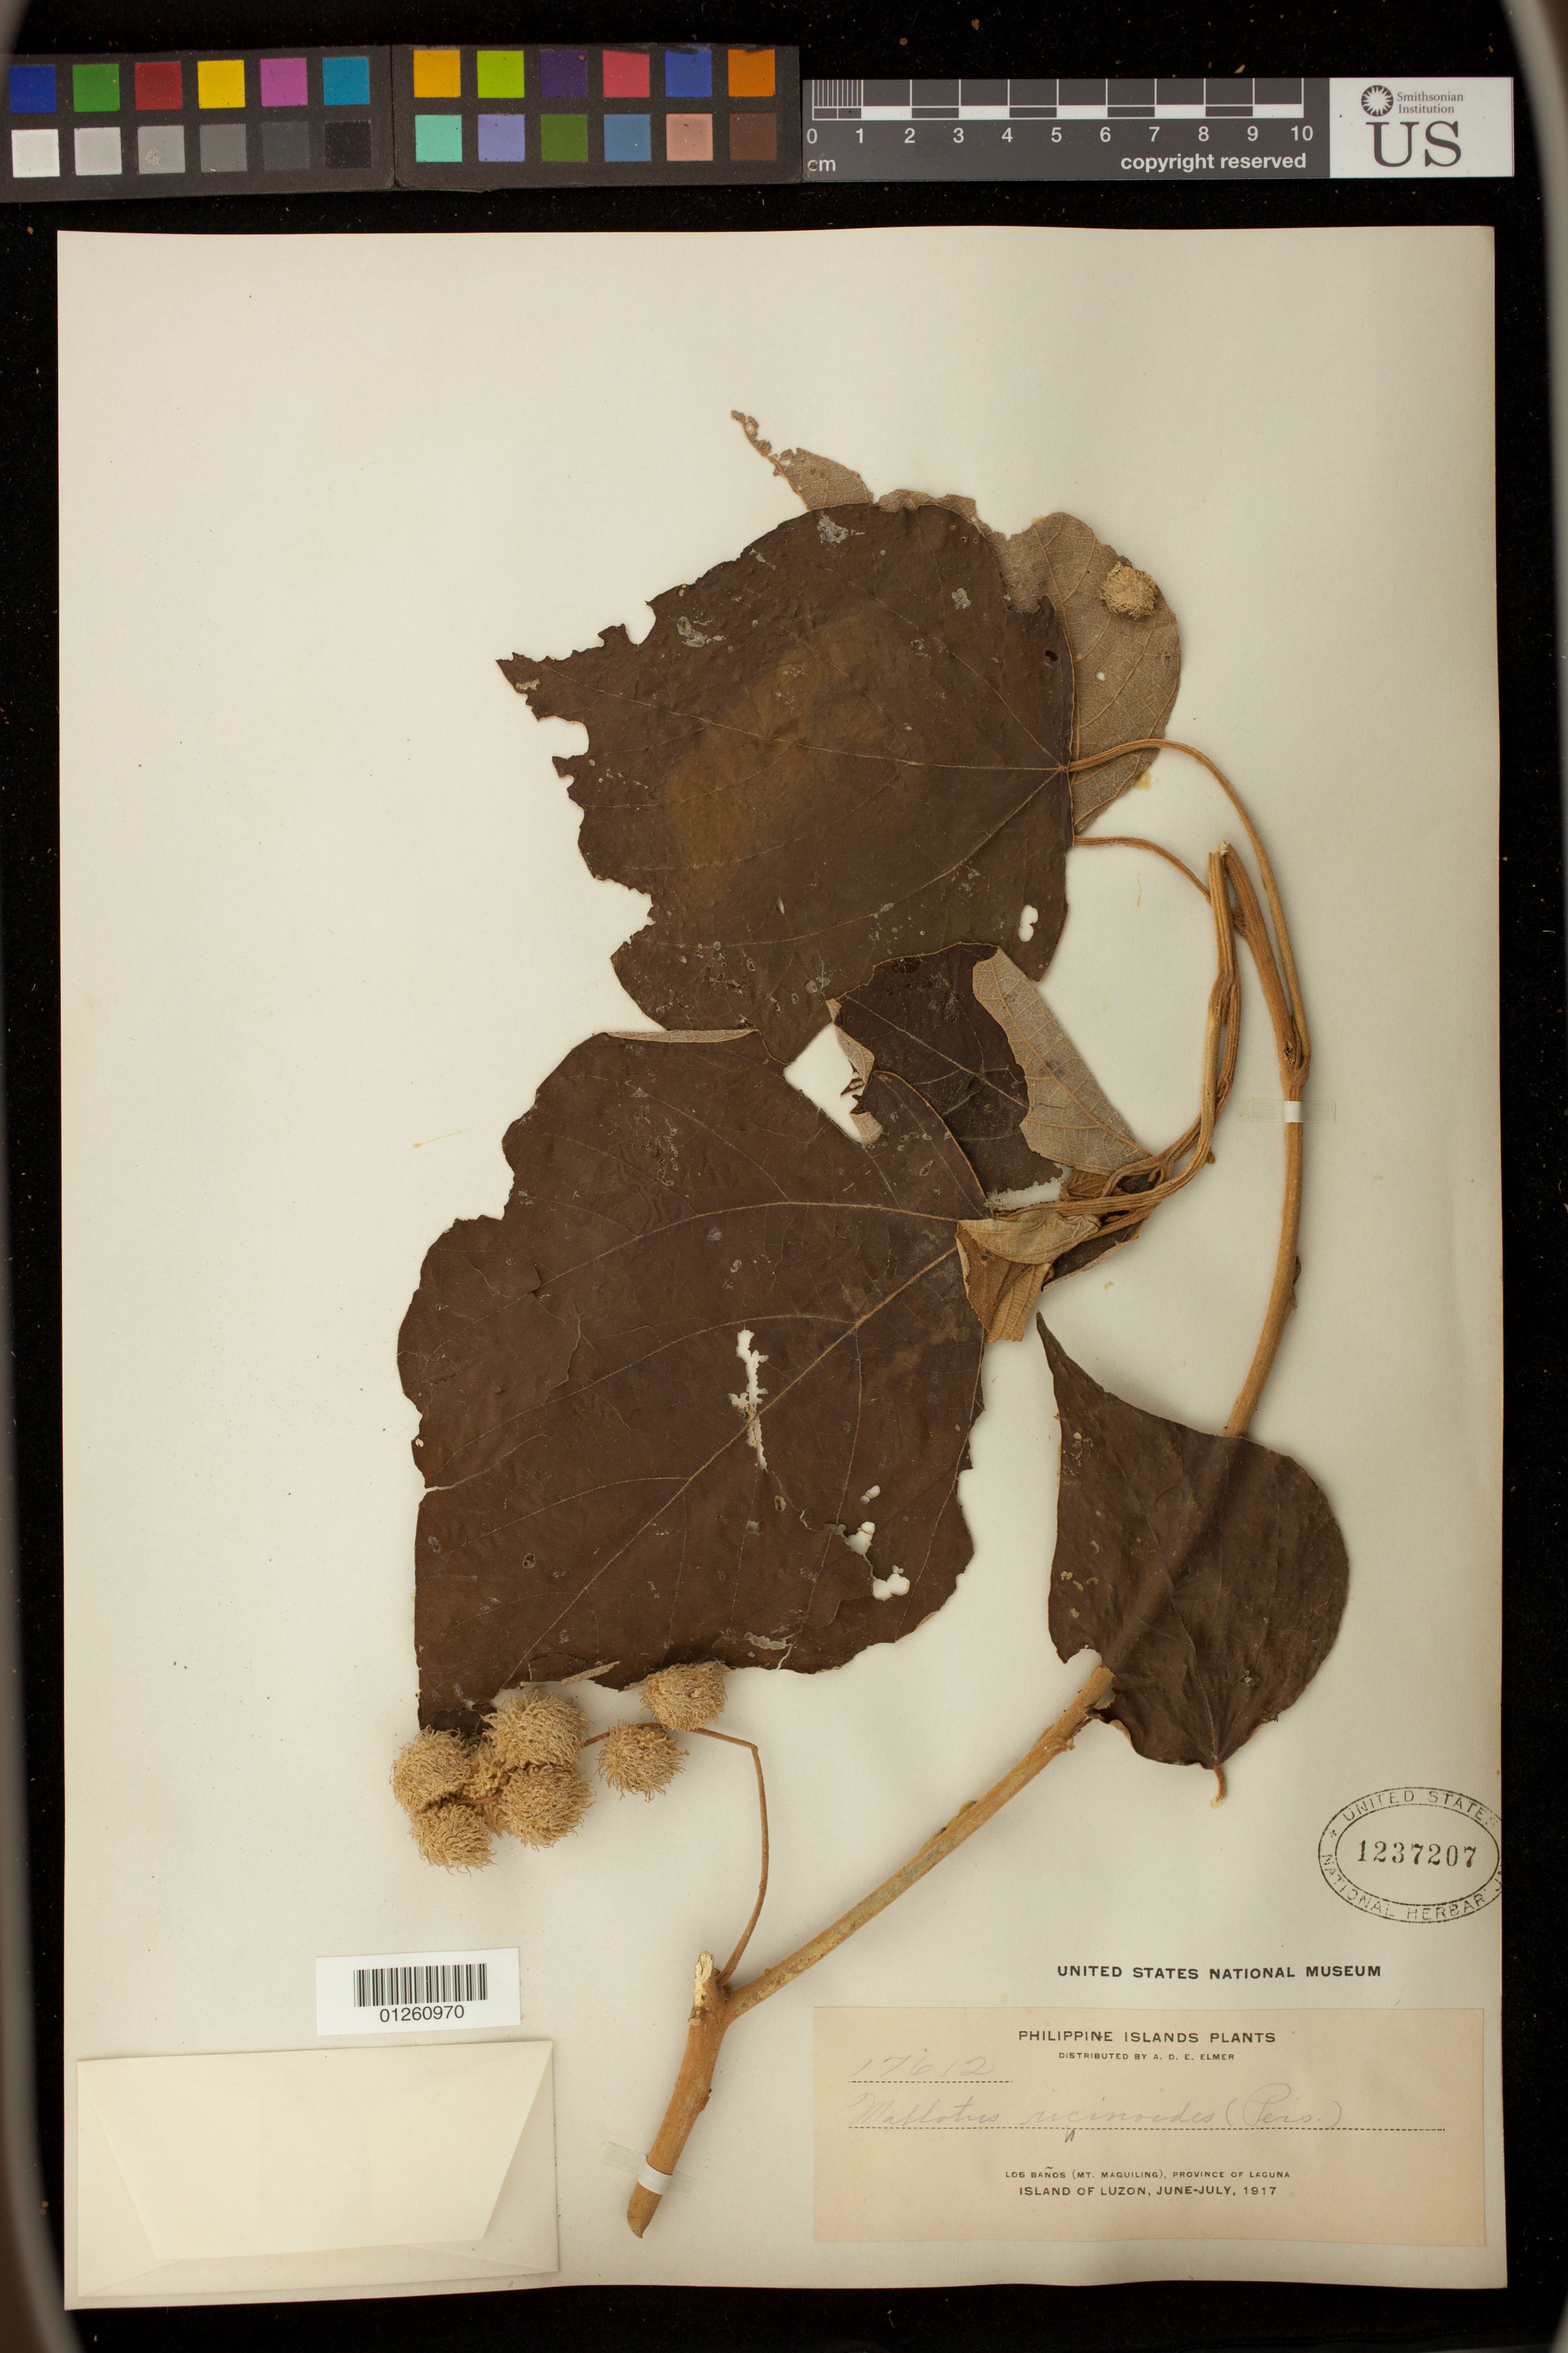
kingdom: Plantae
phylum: Tracheophyta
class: Magnoliopsida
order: Malpighiales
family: Euphorbiaceae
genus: Mallotus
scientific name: Mallotus ricinoides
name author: (Pers.) Müll. Arg.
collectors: A. D. E. Elmer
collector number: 17612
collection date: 1917-06/1917-07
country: Philippines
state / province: Calabarzon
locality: Los Banos, (Mt. Maguiling), Province of Laguna, Island of Luzon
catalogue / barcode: US 1237207